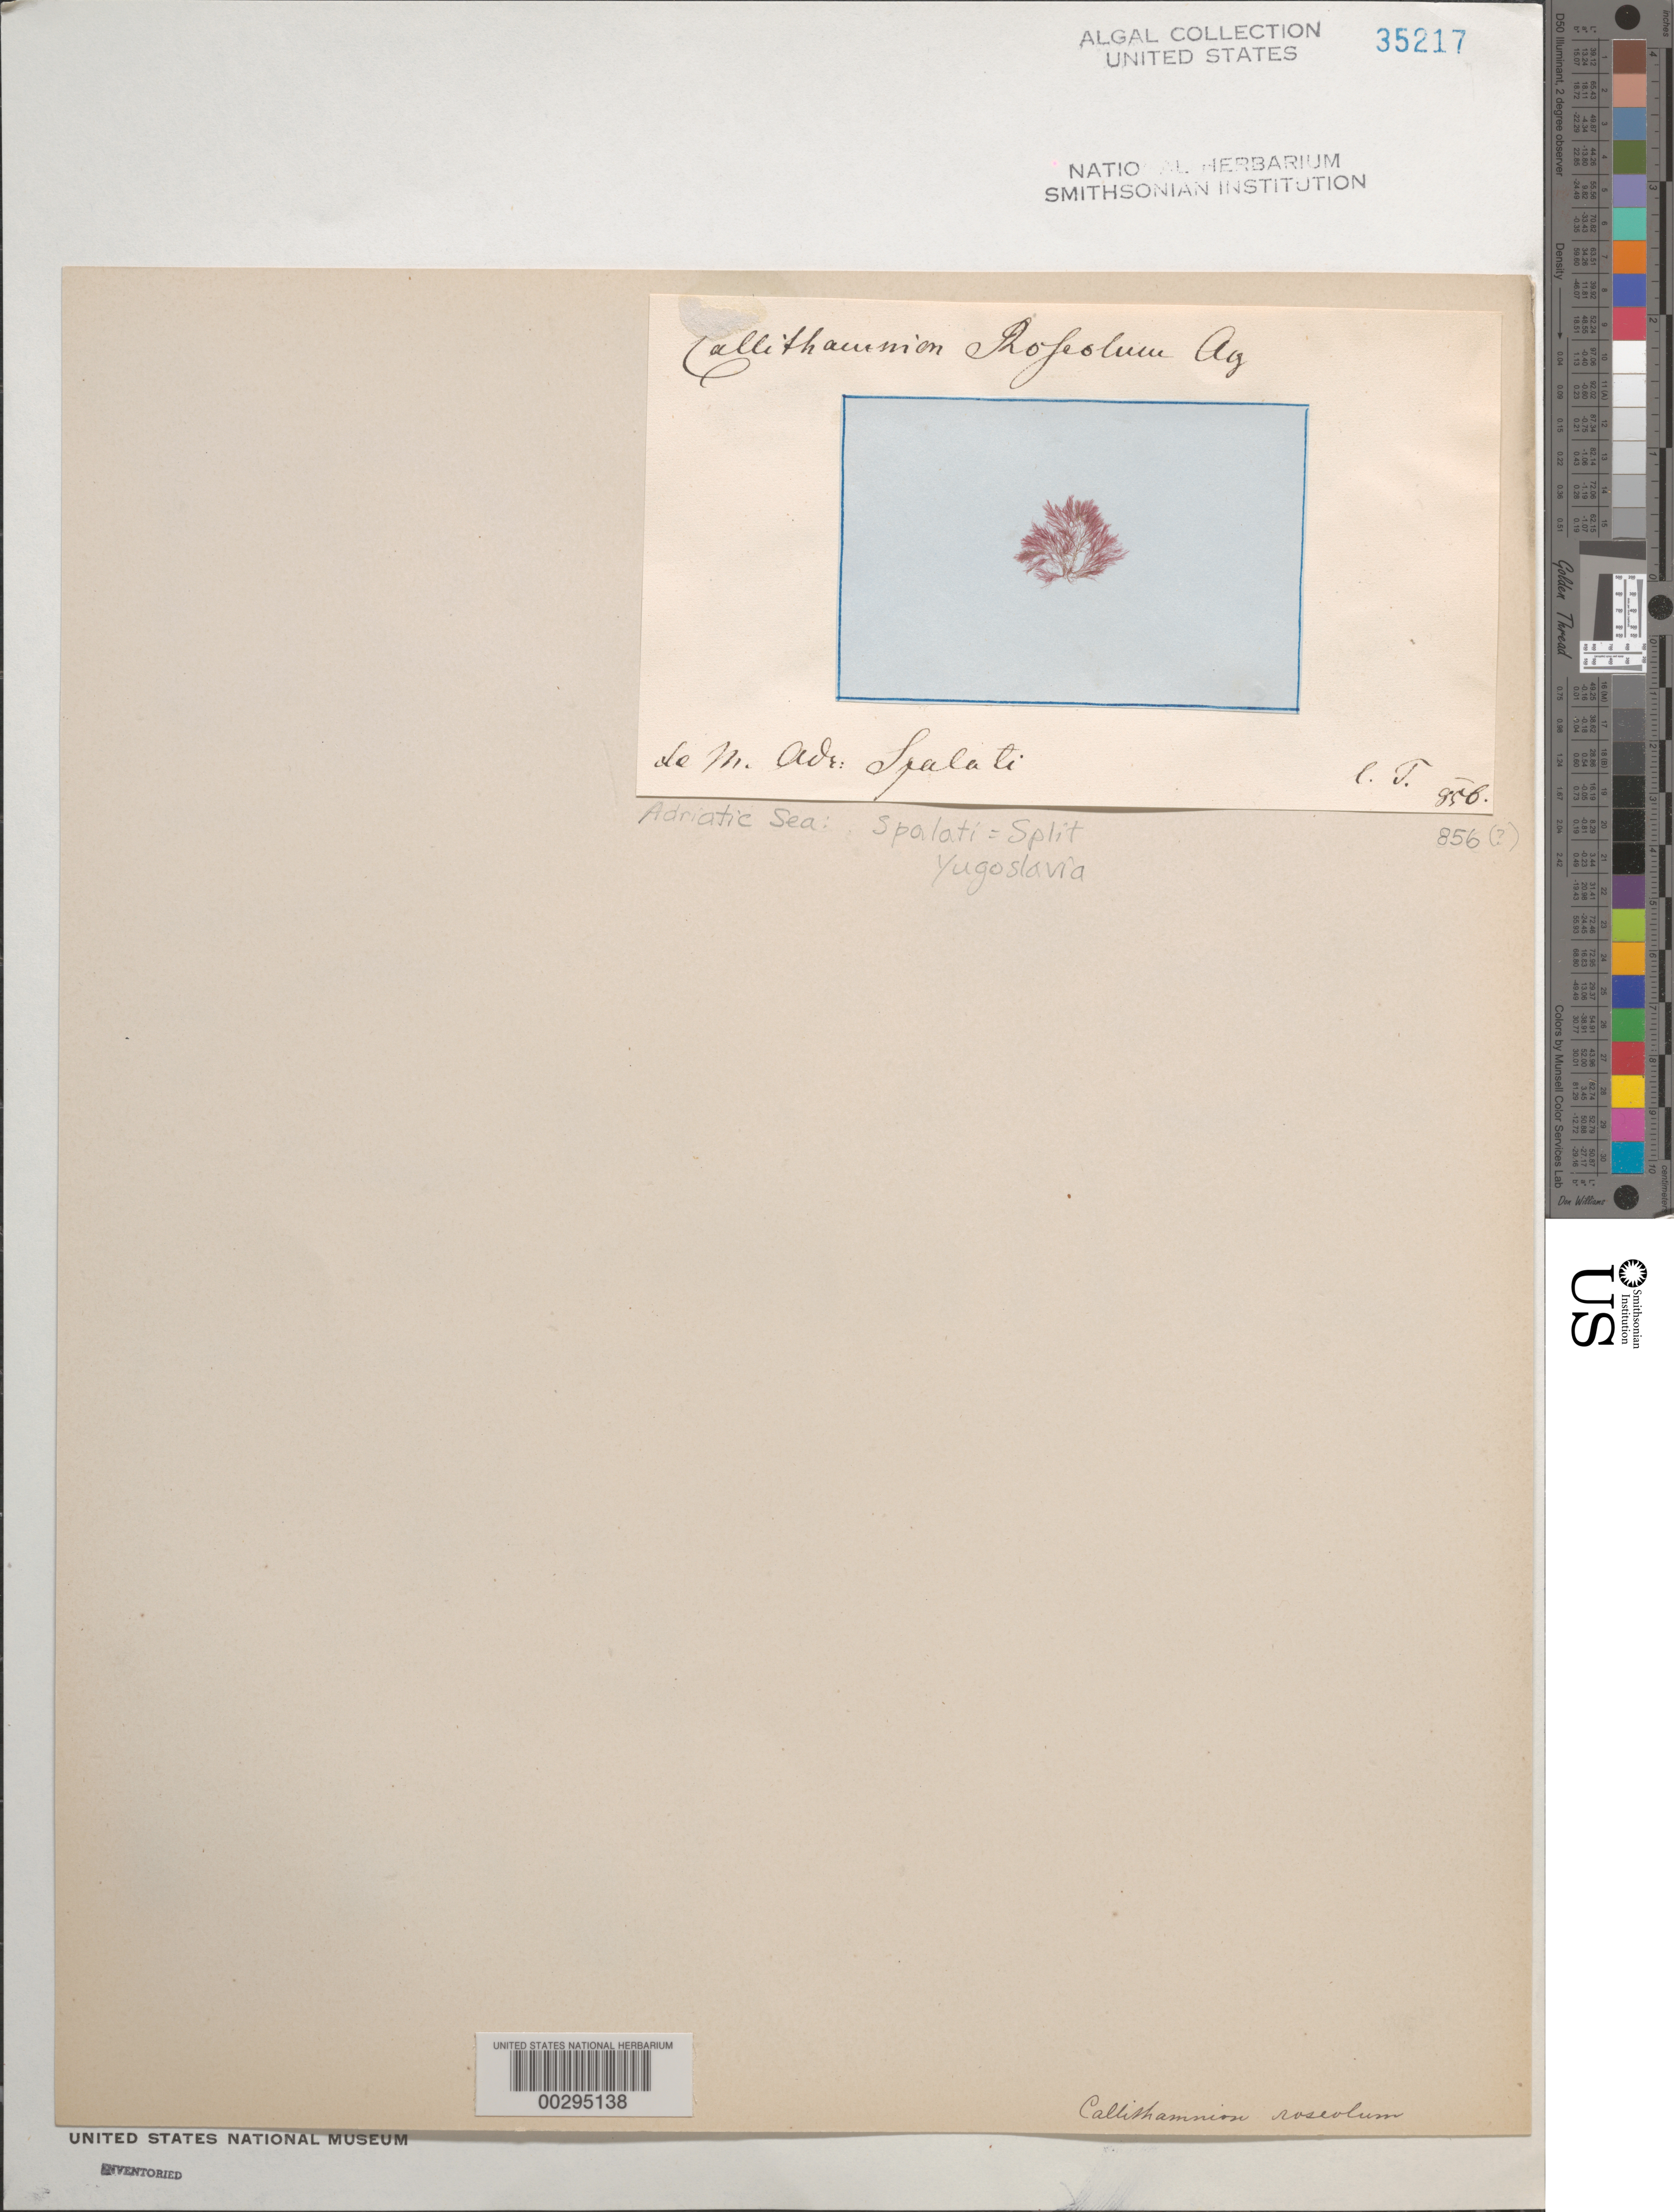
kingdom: Plantae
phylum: Rhodophyta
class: Florideophyceae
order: Ceramiales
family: Callithamniaceae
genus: Callithamnion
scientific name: Callithamnion roseolum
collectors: L. T.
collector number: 856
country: Croatia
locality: Split (Spalati), Adriatic Sea (M. adr.)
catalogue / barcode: US 35217